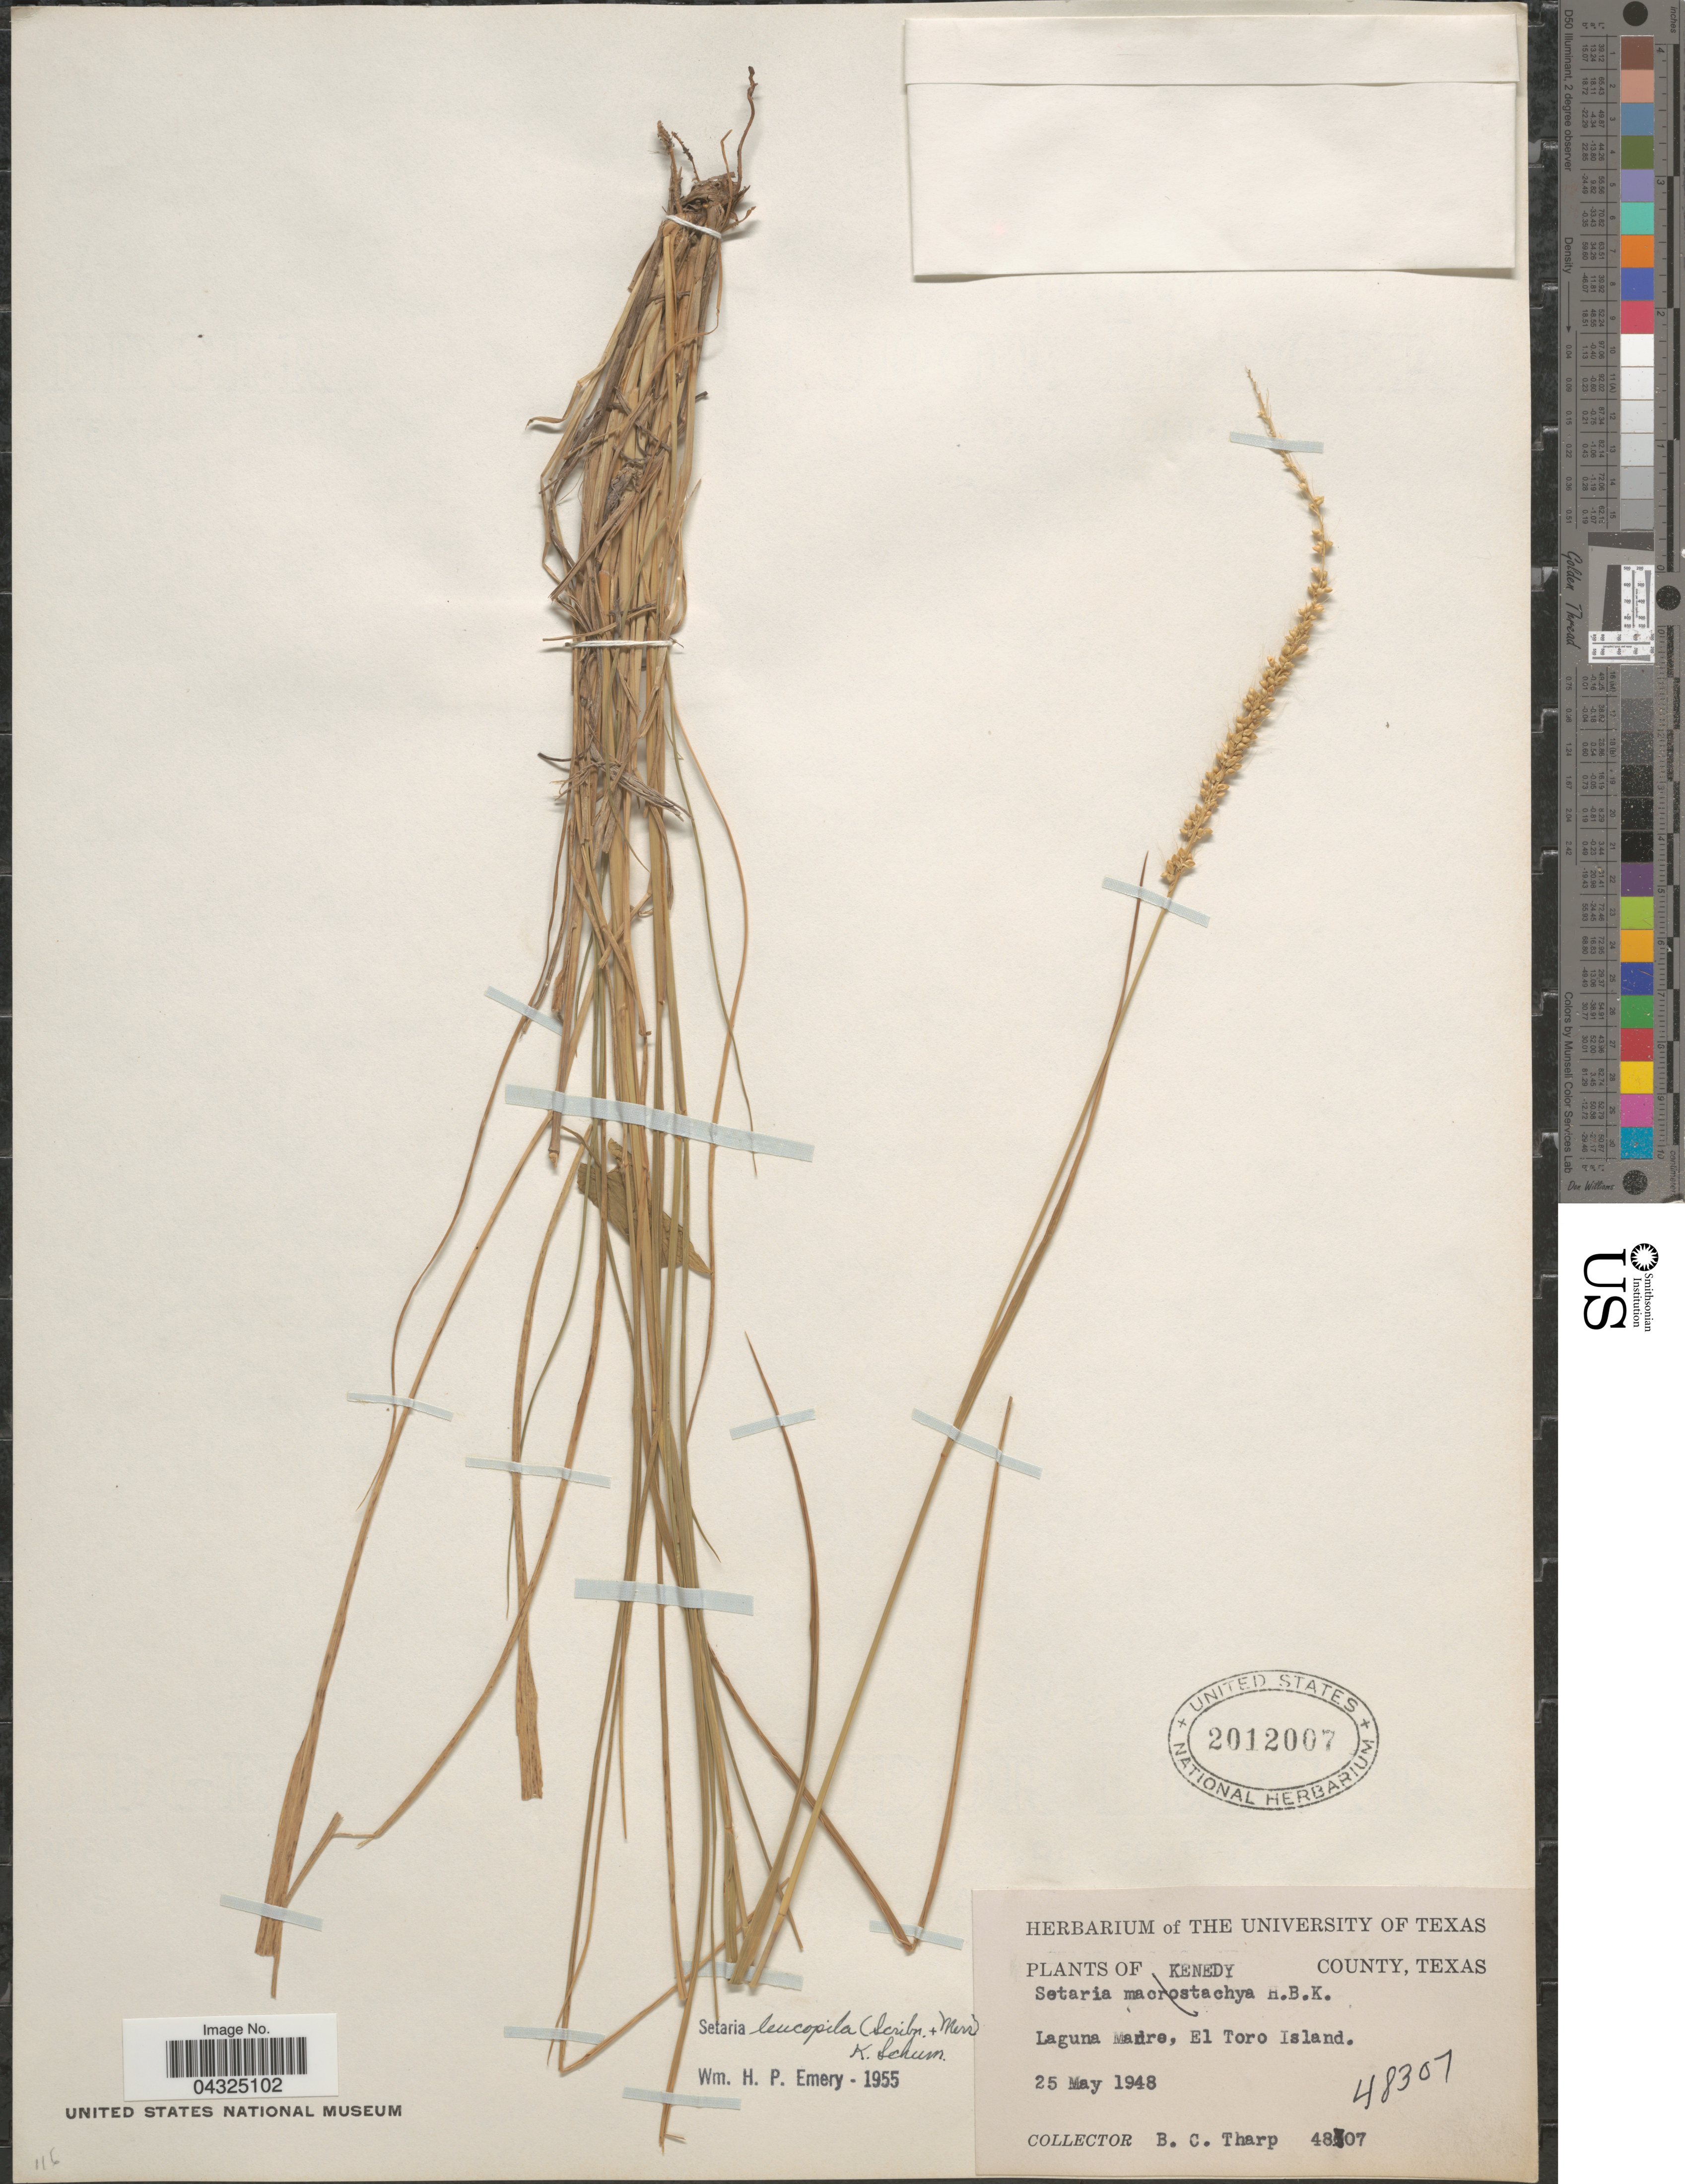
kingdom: Plantae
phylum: Tracheophyta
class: Liliopsida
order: Poales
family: Poaceae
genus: Setaria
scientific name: Setaria leucopila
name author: (Scribn. & Merr.) K. Schum.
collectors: B. C. Tharp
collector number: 48307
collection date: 1948-05-25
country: United States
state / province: Texas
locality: Kenedy County. Laguna Madre, El Toro Island.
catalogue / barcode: US 2012007